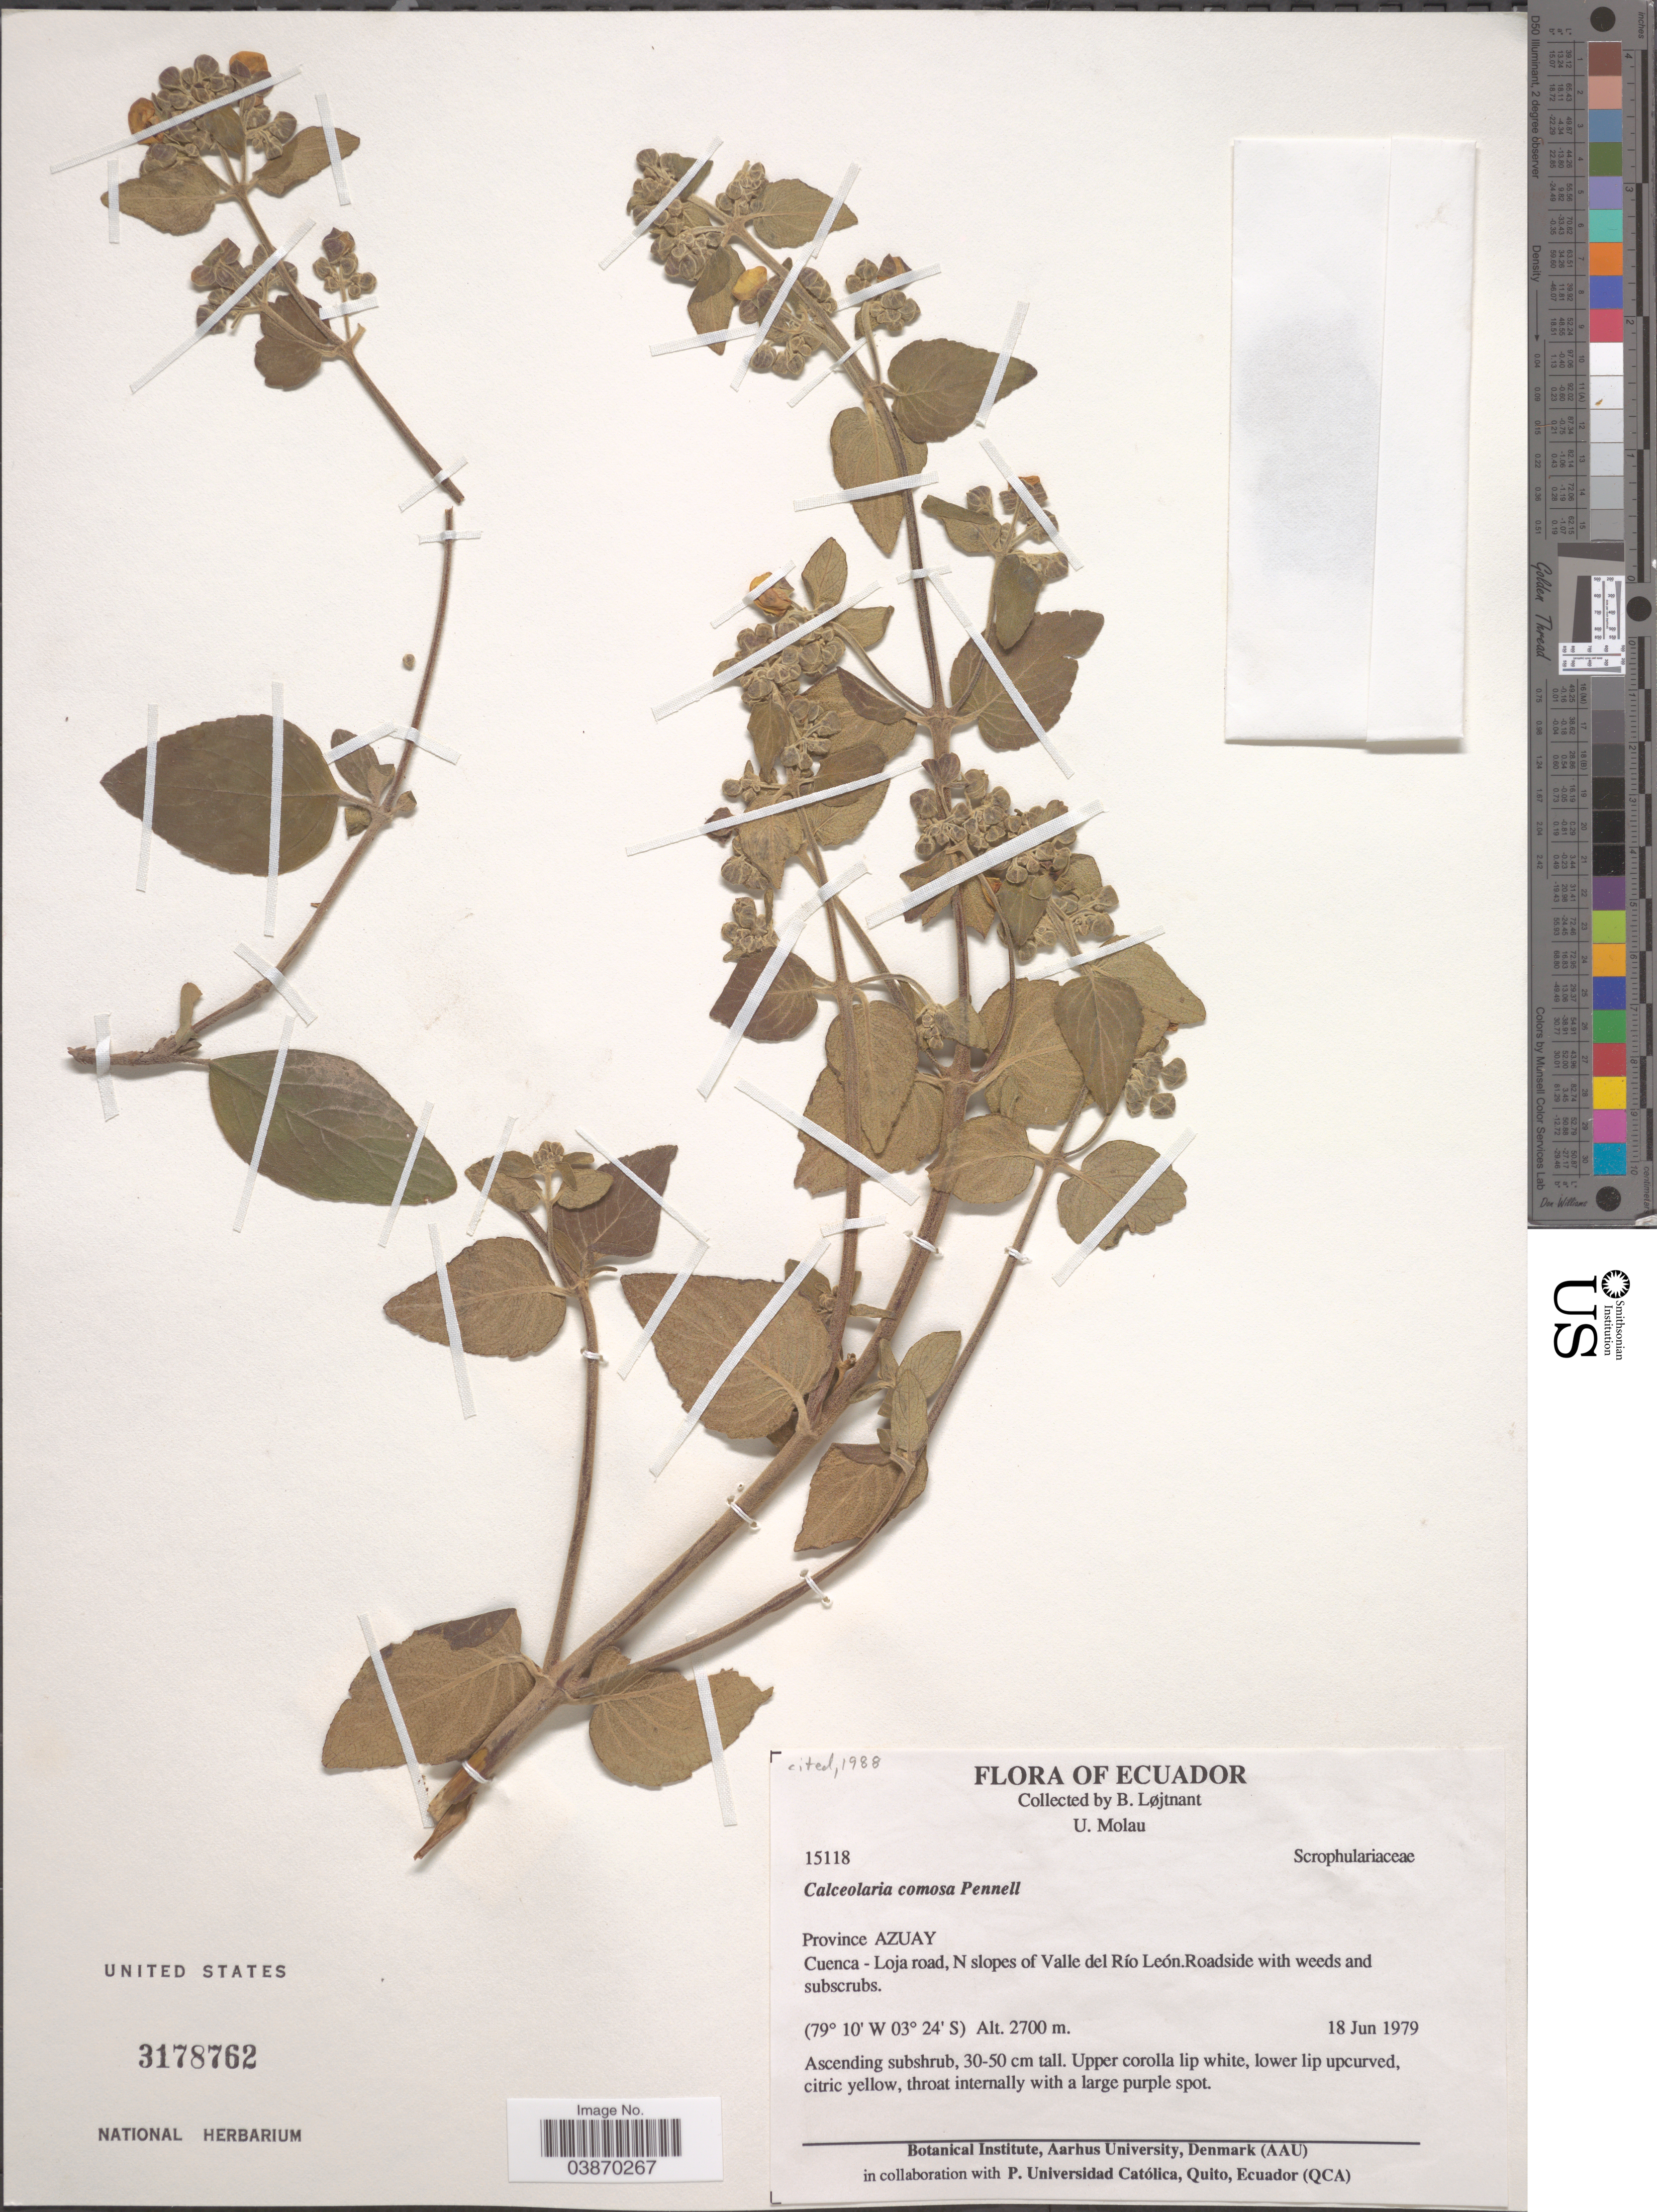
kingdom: Plantae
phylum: Tracheophyta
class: Magnoliopsida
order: Lamiales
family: Calceolariaceae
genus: Calceolaria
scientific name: Calceolaria comosa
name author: Pennell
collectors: B. Löjtnant & U. Molau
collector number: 15118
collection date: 1979-06-18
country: Ecuador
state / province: Azuay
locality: Cuenca - Loja road, N slopes of Valle del Río León.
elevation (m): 2700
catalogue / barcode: US 3178762